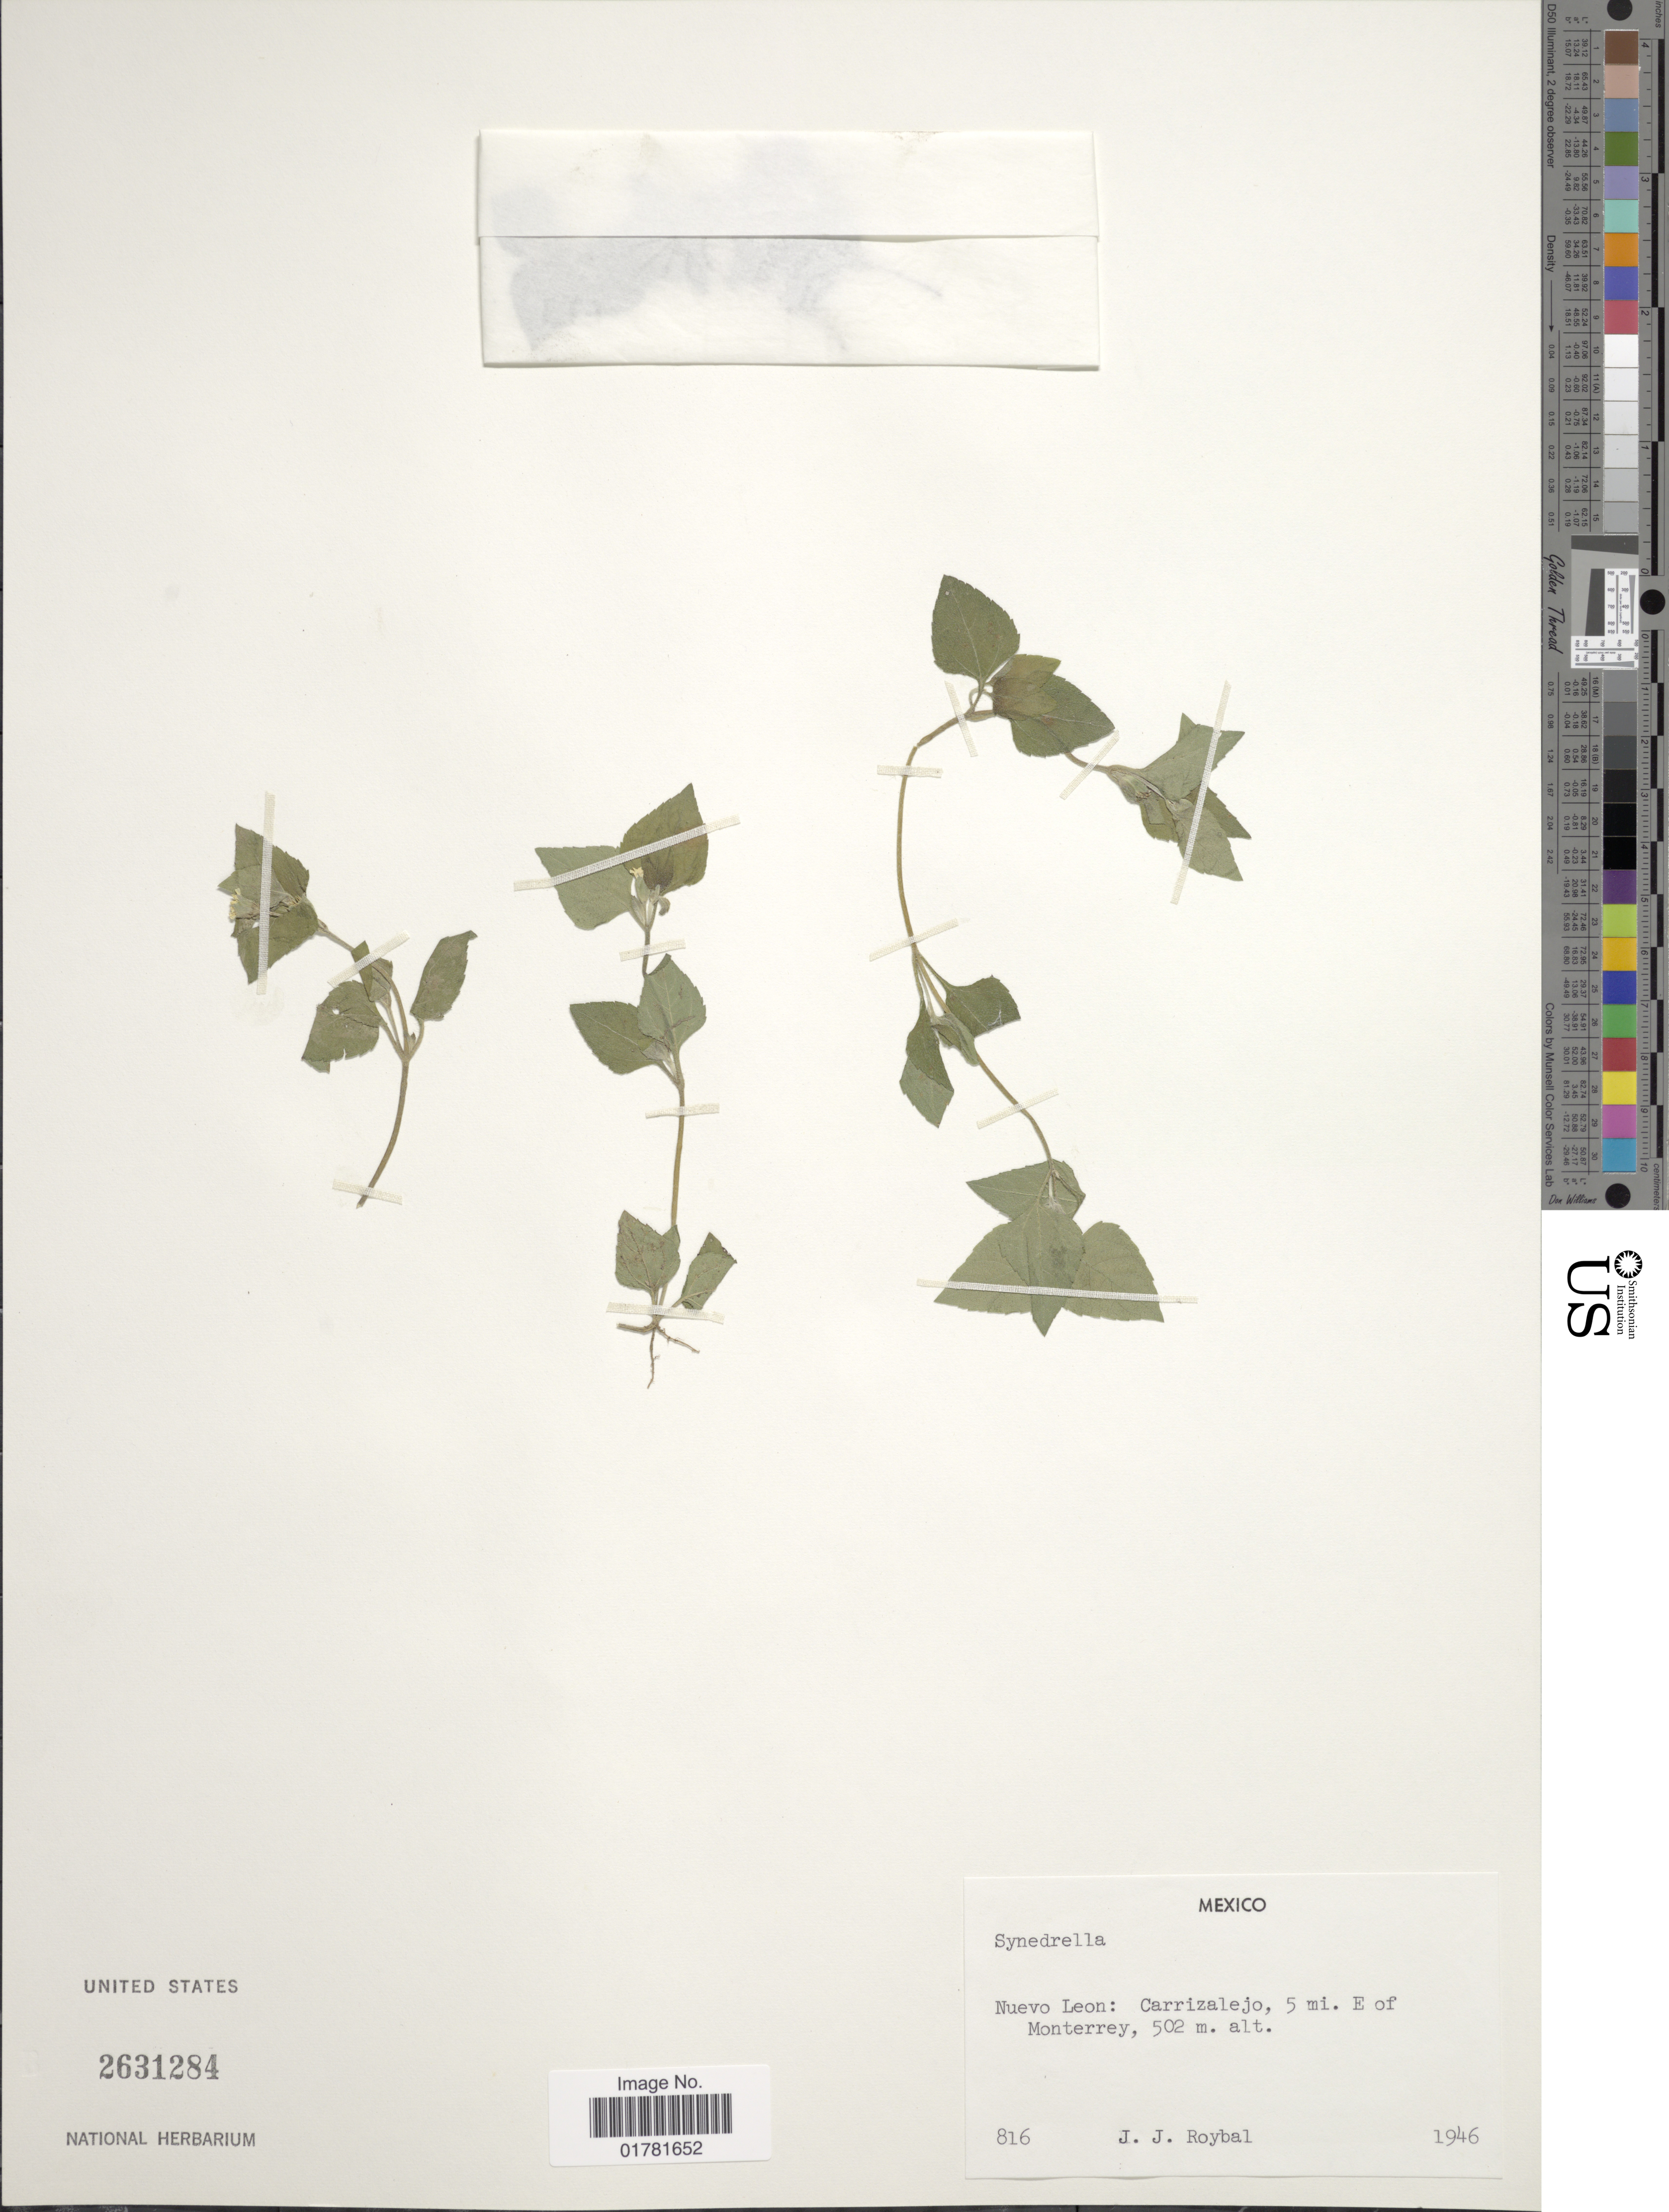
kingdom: Plantae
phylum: Tracheophyta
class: Magnoliopsida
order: Asterales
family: Asteraceae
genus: Calyptocarpus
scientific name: Calyptocarpus vialis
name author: Less.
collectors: J. J. Roybal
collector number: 816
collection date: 1946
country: Mexico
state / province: Nuevo León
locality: Carrizalejo, 5 mi E of Monterrey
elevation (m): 502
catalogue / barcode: US 2631284